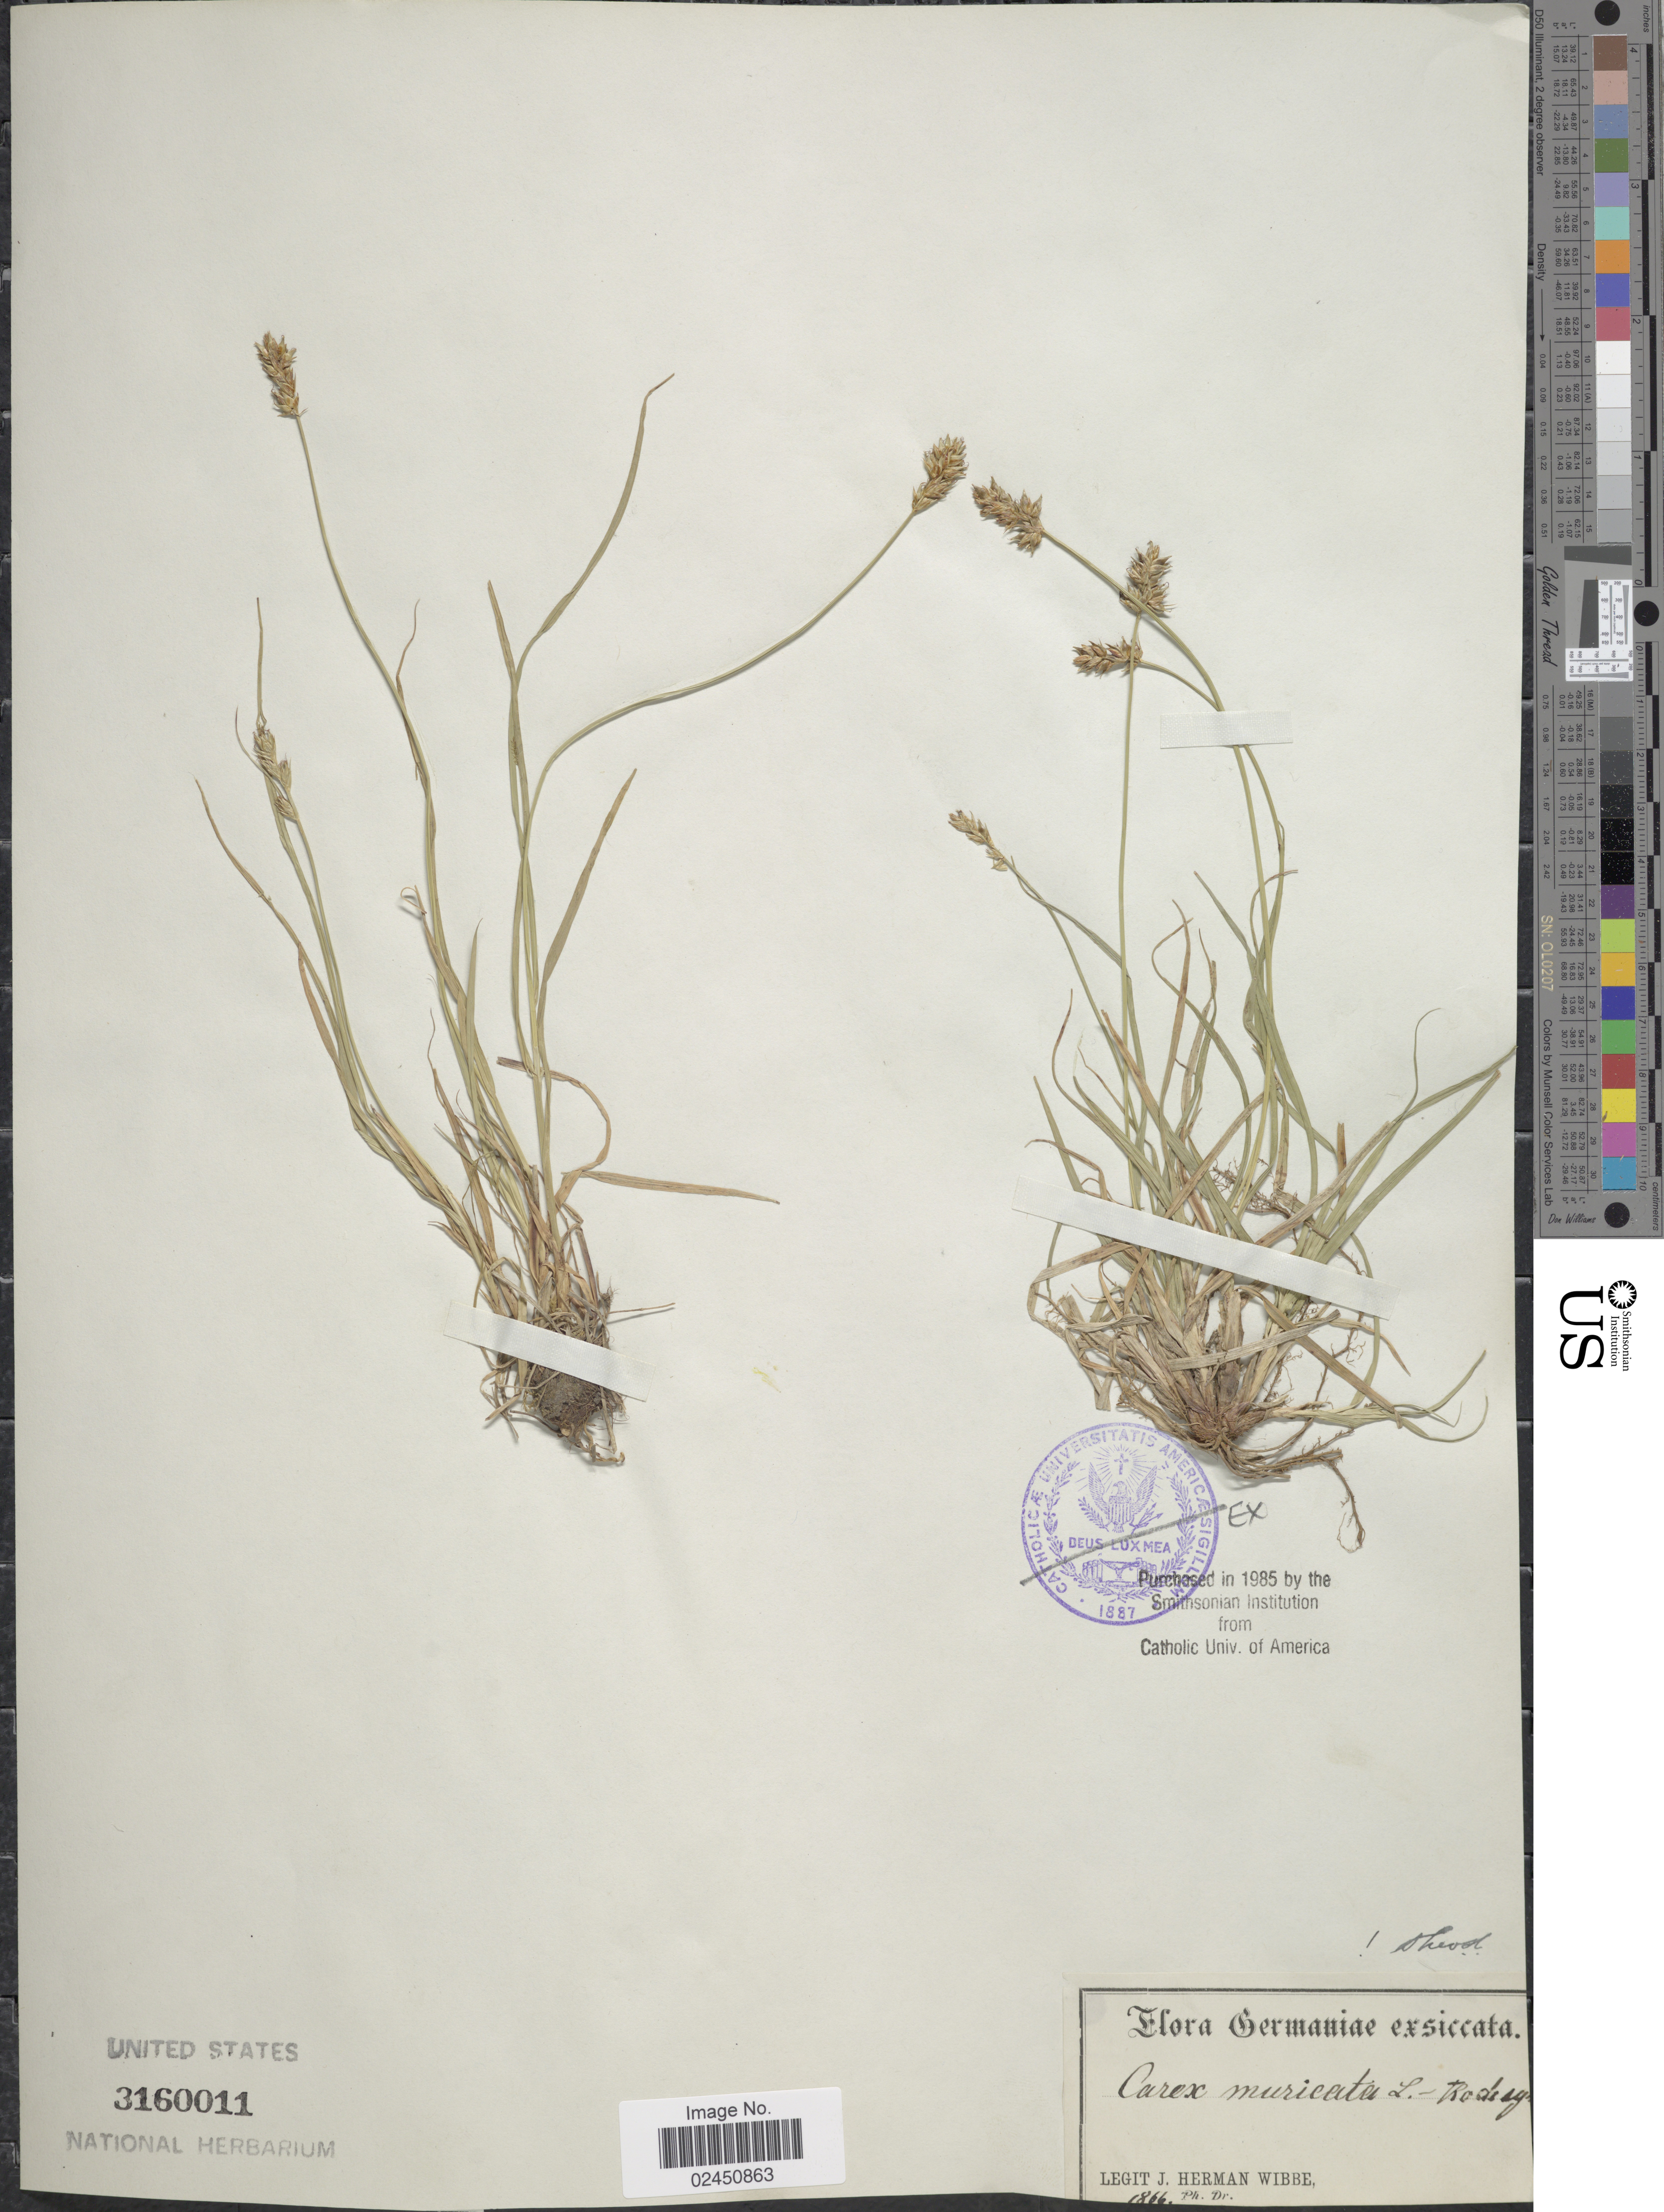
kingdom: Plantae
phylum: Tracheophyta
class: Liliopsida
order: Poales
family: Cyperaceae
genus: Carex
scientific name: Carex muricata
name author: L.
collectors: J. Wibbe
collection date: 1866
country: Germany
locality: Germaniae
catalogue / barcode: US 3160011